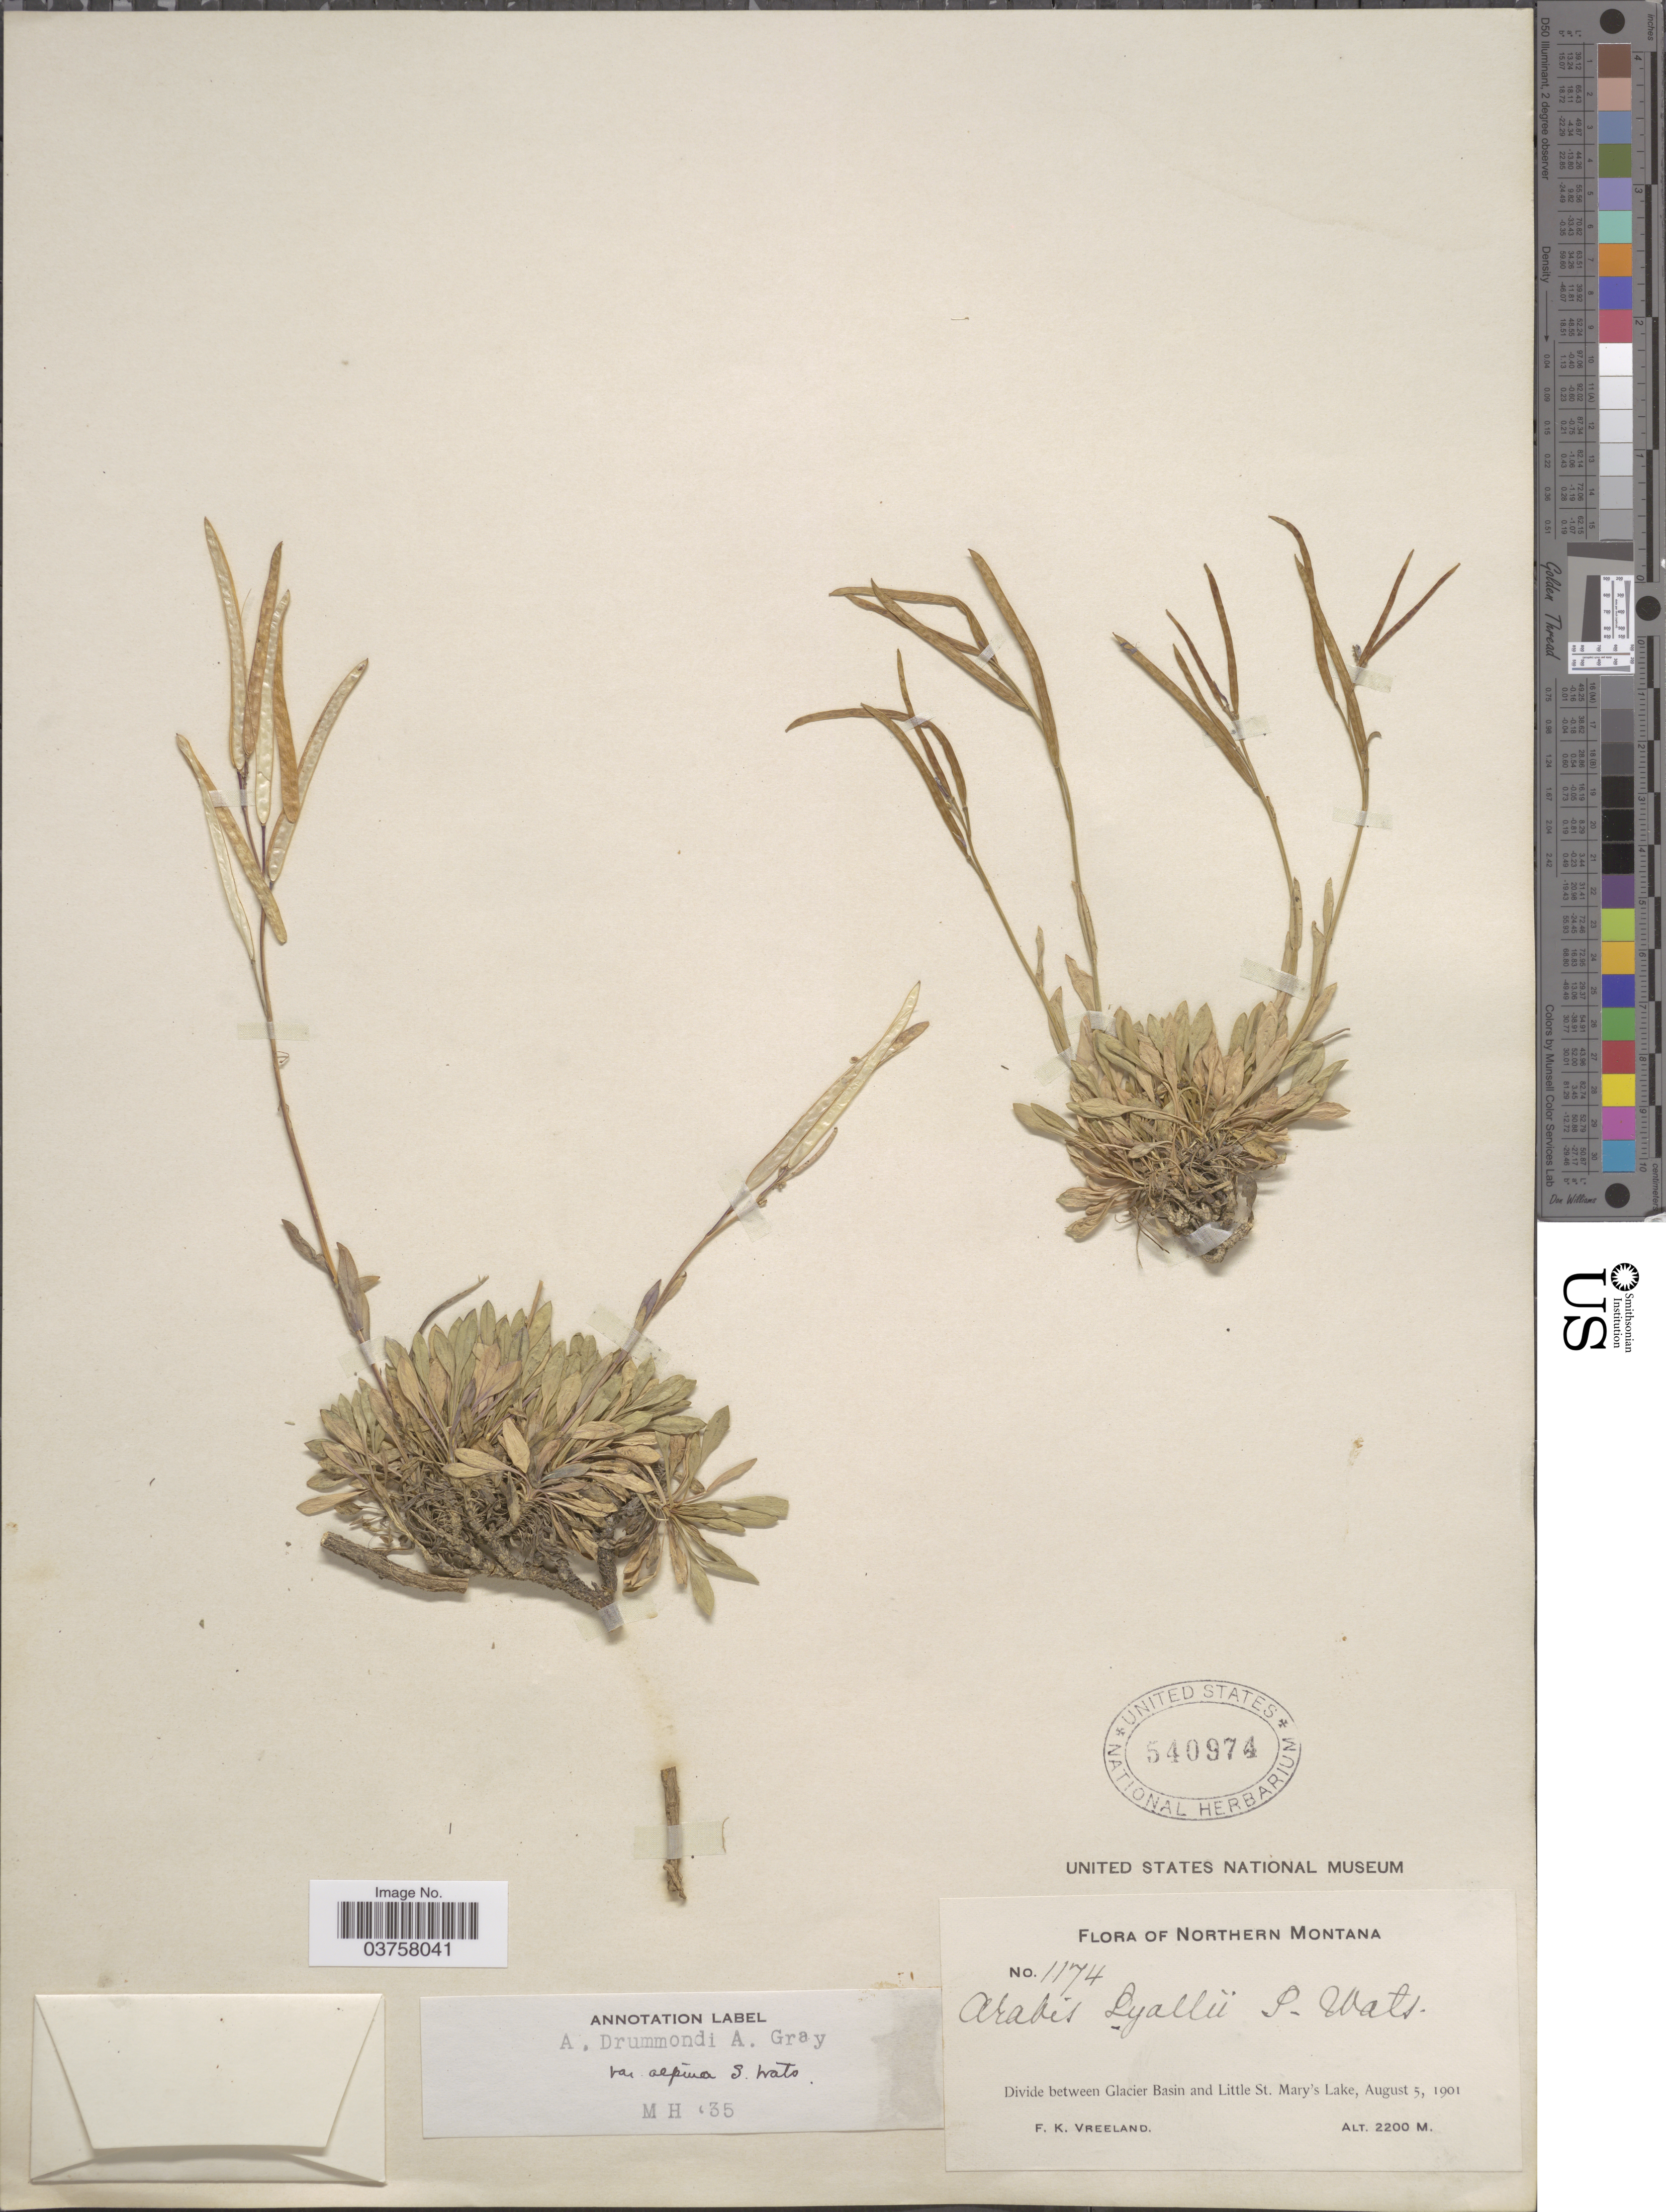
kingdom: Plantae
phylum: Tracheophyta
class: Magnoliopsida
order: Brassicales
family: Brassicaceae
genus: Arabis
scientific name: Arabis lyallii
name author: S. Watson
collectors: F. Vreeland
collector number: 1174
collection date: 1901-08-05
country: United States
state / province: Montana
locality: Northern Montana. Divide between Glacier Basin and Little St. Mary's Lake.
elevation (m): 2200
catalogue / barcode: US 540974